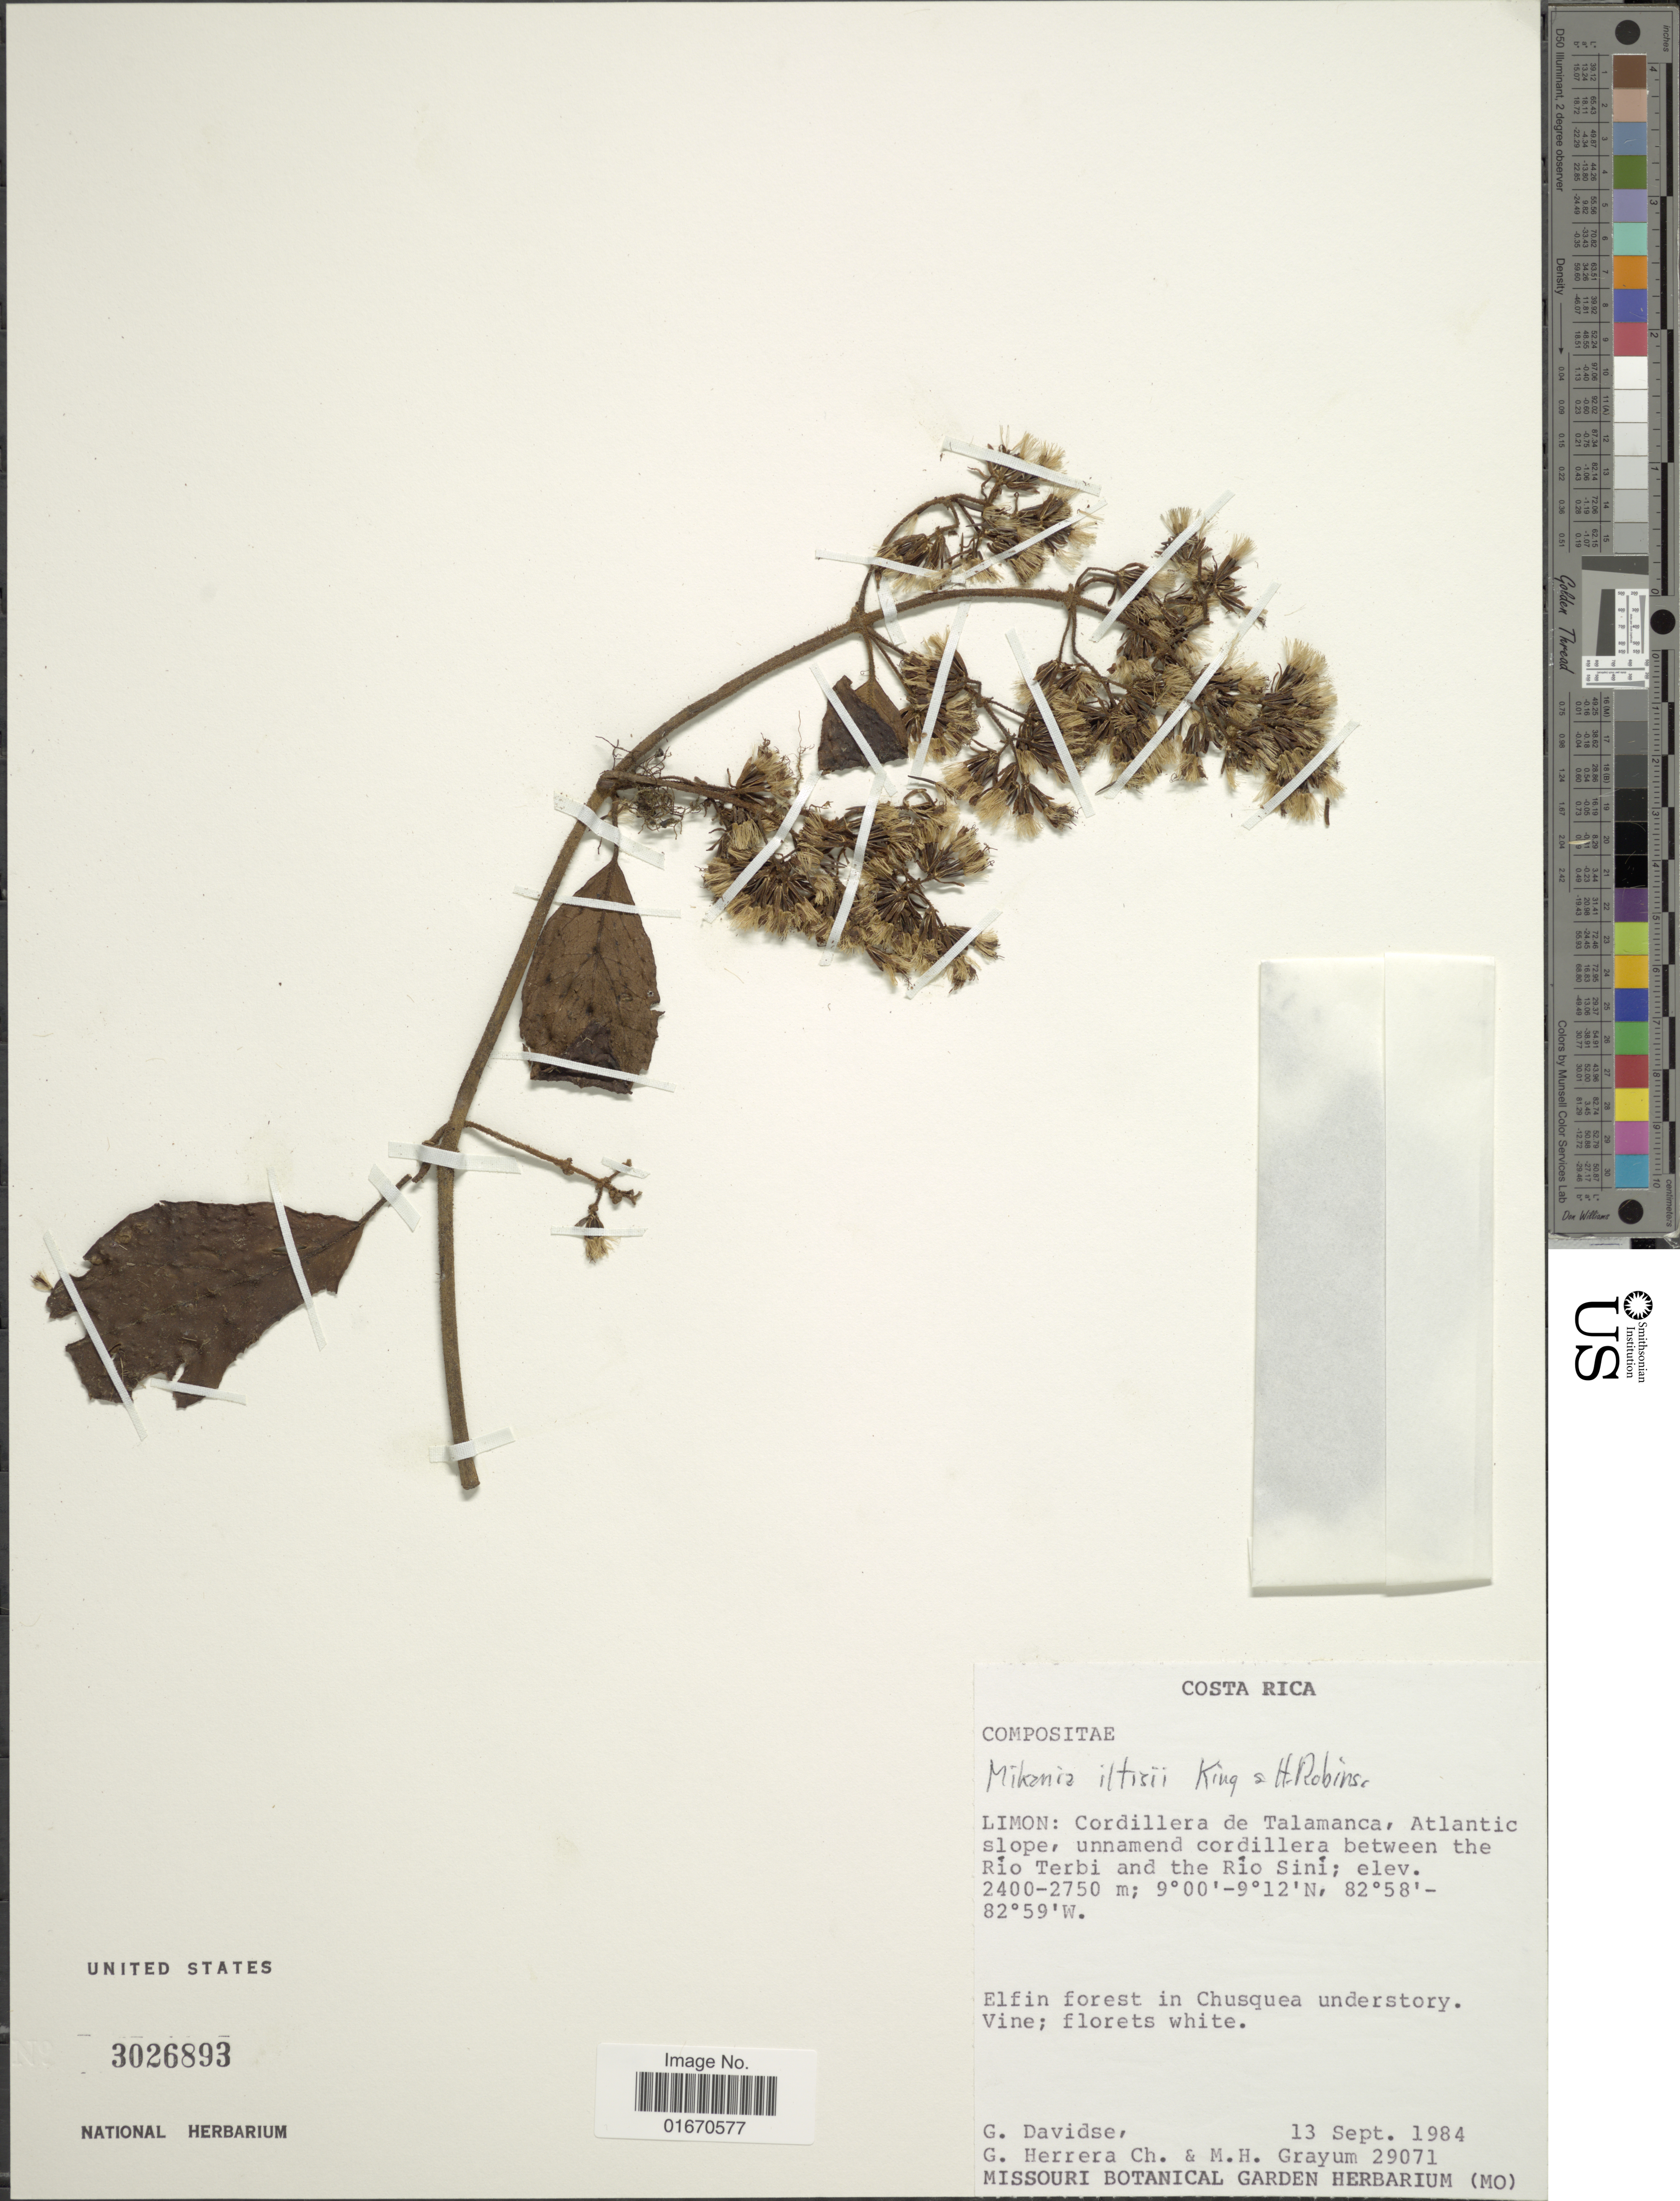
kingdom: Plantae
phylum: Tracheophyta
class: Magnoliopsida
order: Asterales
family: Asteraceae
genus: Mikania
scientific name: Mikania iltisii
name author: R.M. King & H. Rob.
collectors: G. Davidse, G. Herrera Ch. & M. H. Grayum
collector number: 29071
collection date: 1984-09-13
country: Costa Rica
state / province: Limón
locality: Cordillera de Talamanca, Atlantic slope, unnamed cordillera between the Rio Terbi and the Rio Sini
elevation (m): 2400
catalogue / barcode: US 3026893